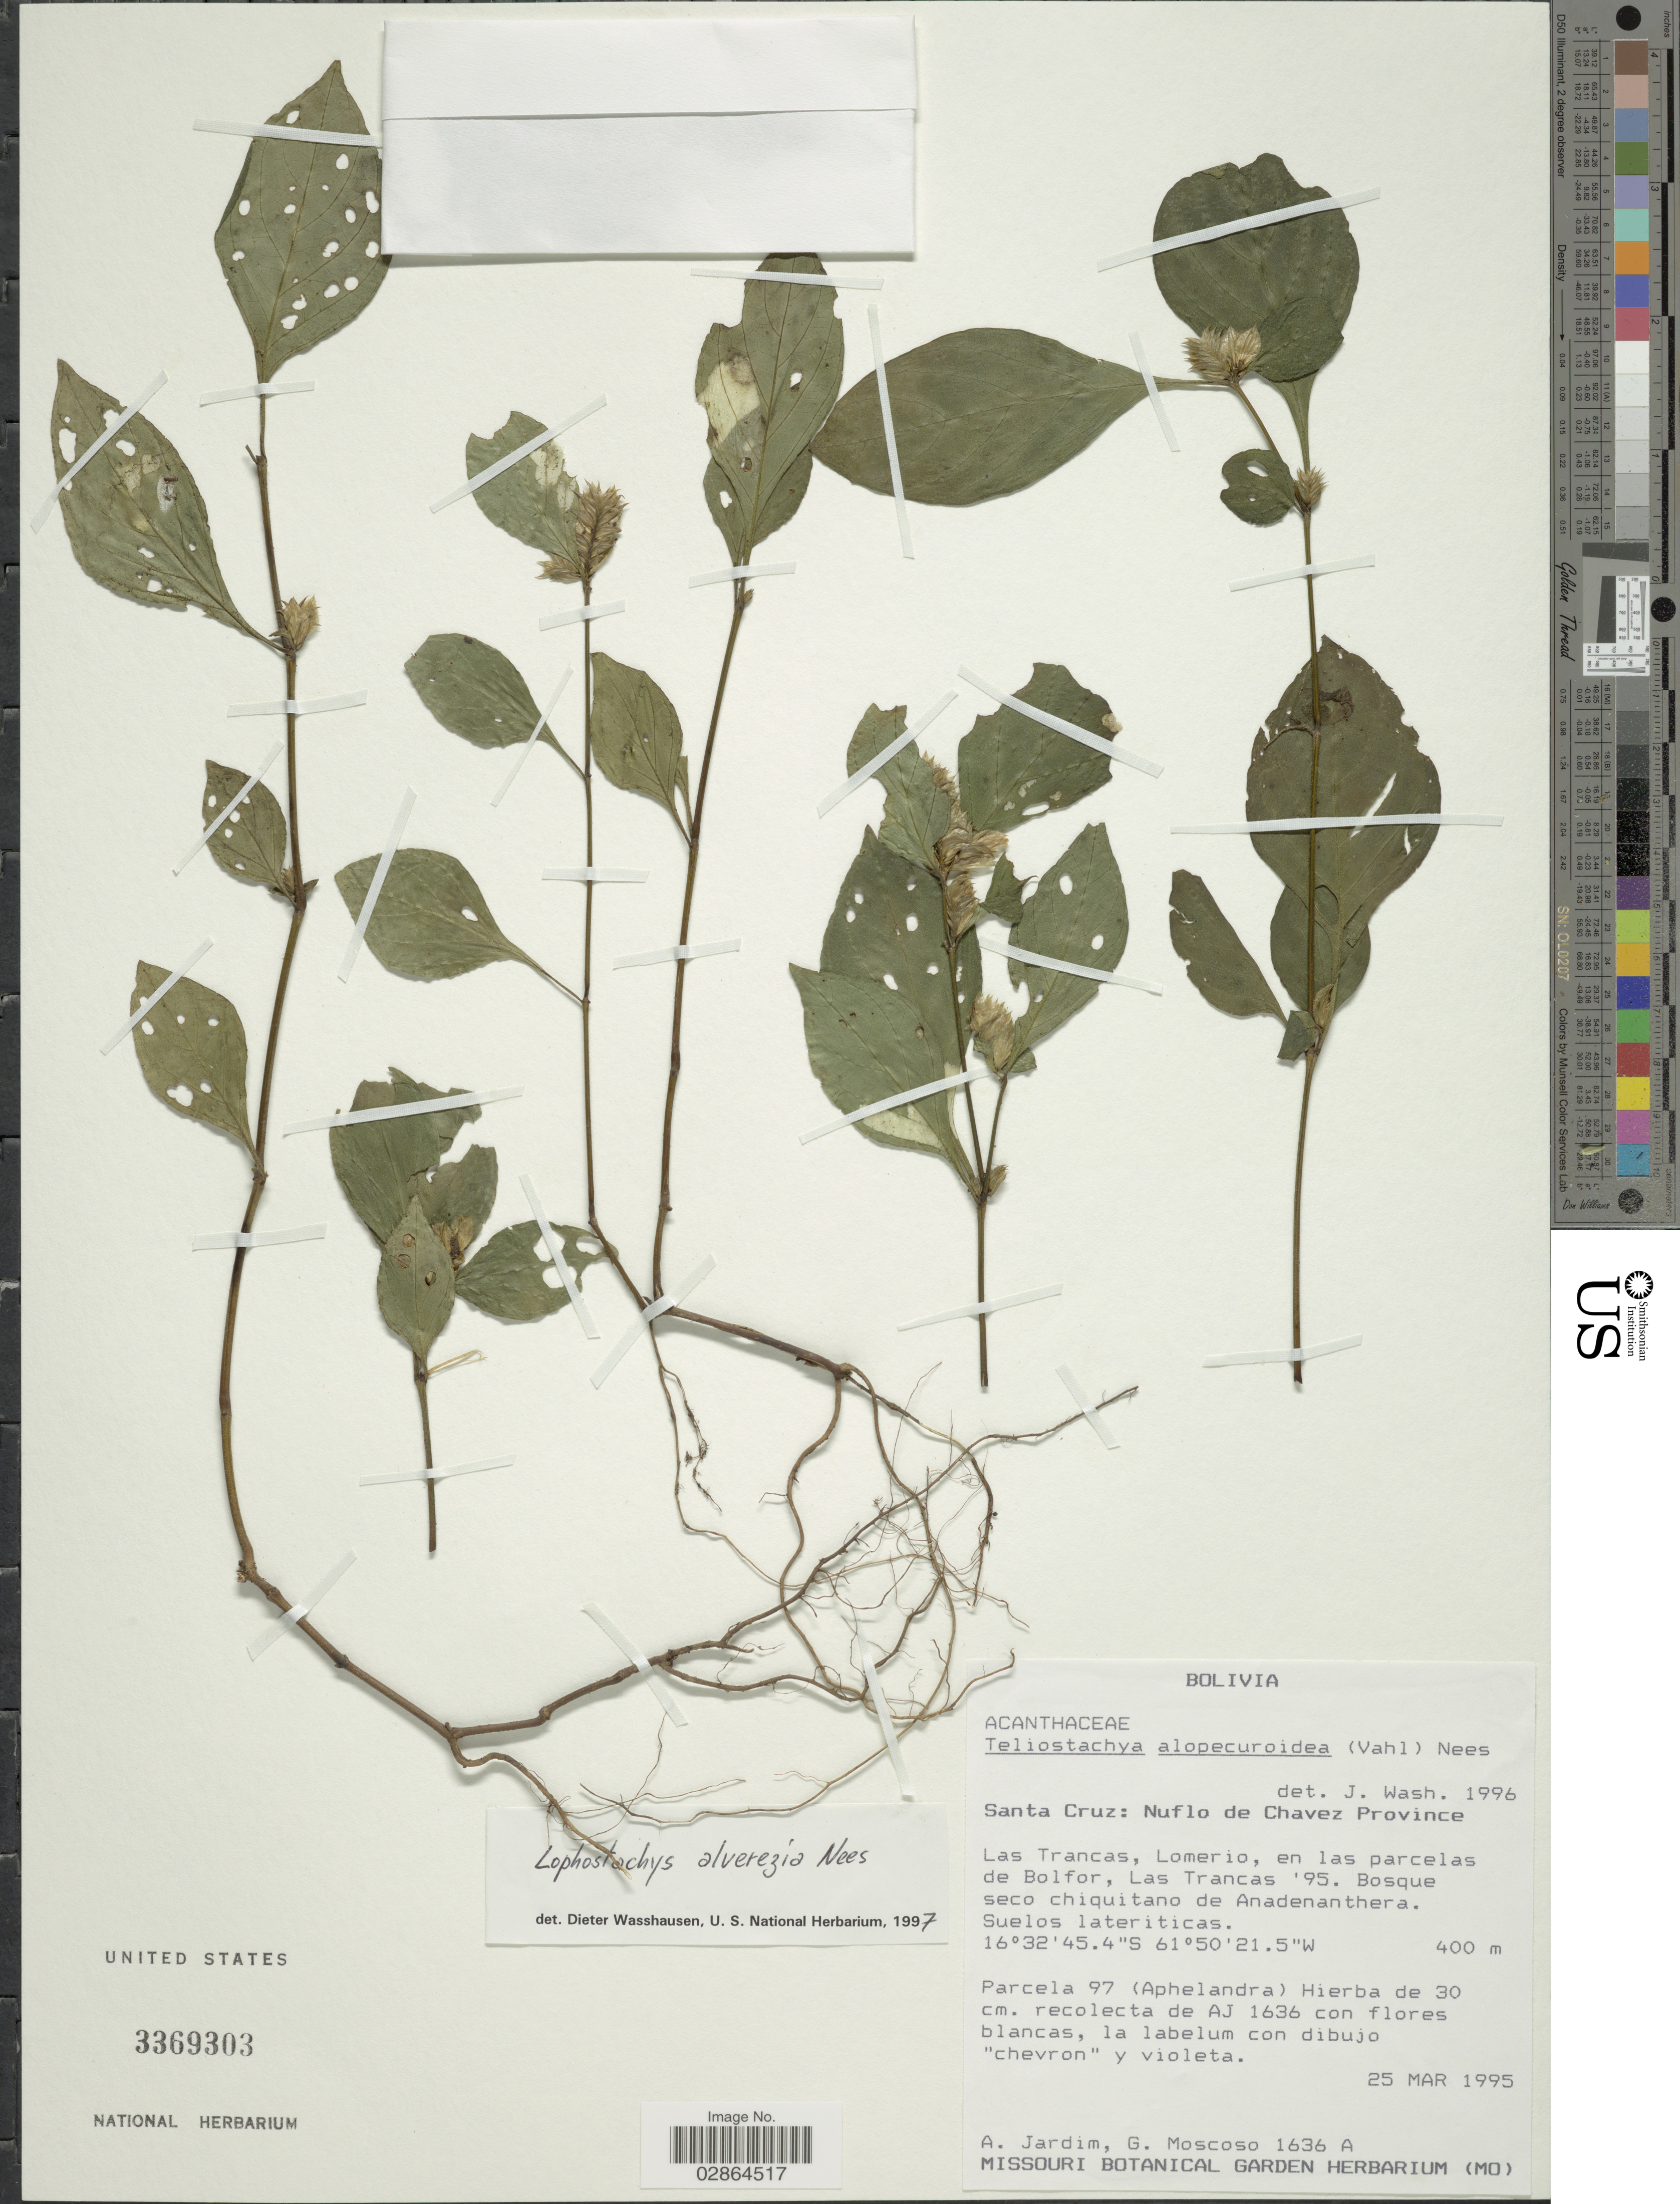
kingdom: Plantae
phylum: Tracheophyta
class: Magnoliopsida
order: Lamiales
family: Acanthaceae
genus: Lophostachys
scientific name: Lophostachys alvarezia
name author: Nees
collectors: A. Jardim & G. Moscoso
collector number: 1636A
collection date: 1995-03-25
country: Bolivia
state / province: Santa Cruz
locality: Nuflo de Chavez Province. Las Trancas, Lomerio, en las pacelas de Bolfor, Las Trancas '95.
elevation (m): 400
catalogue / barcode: US 3369303